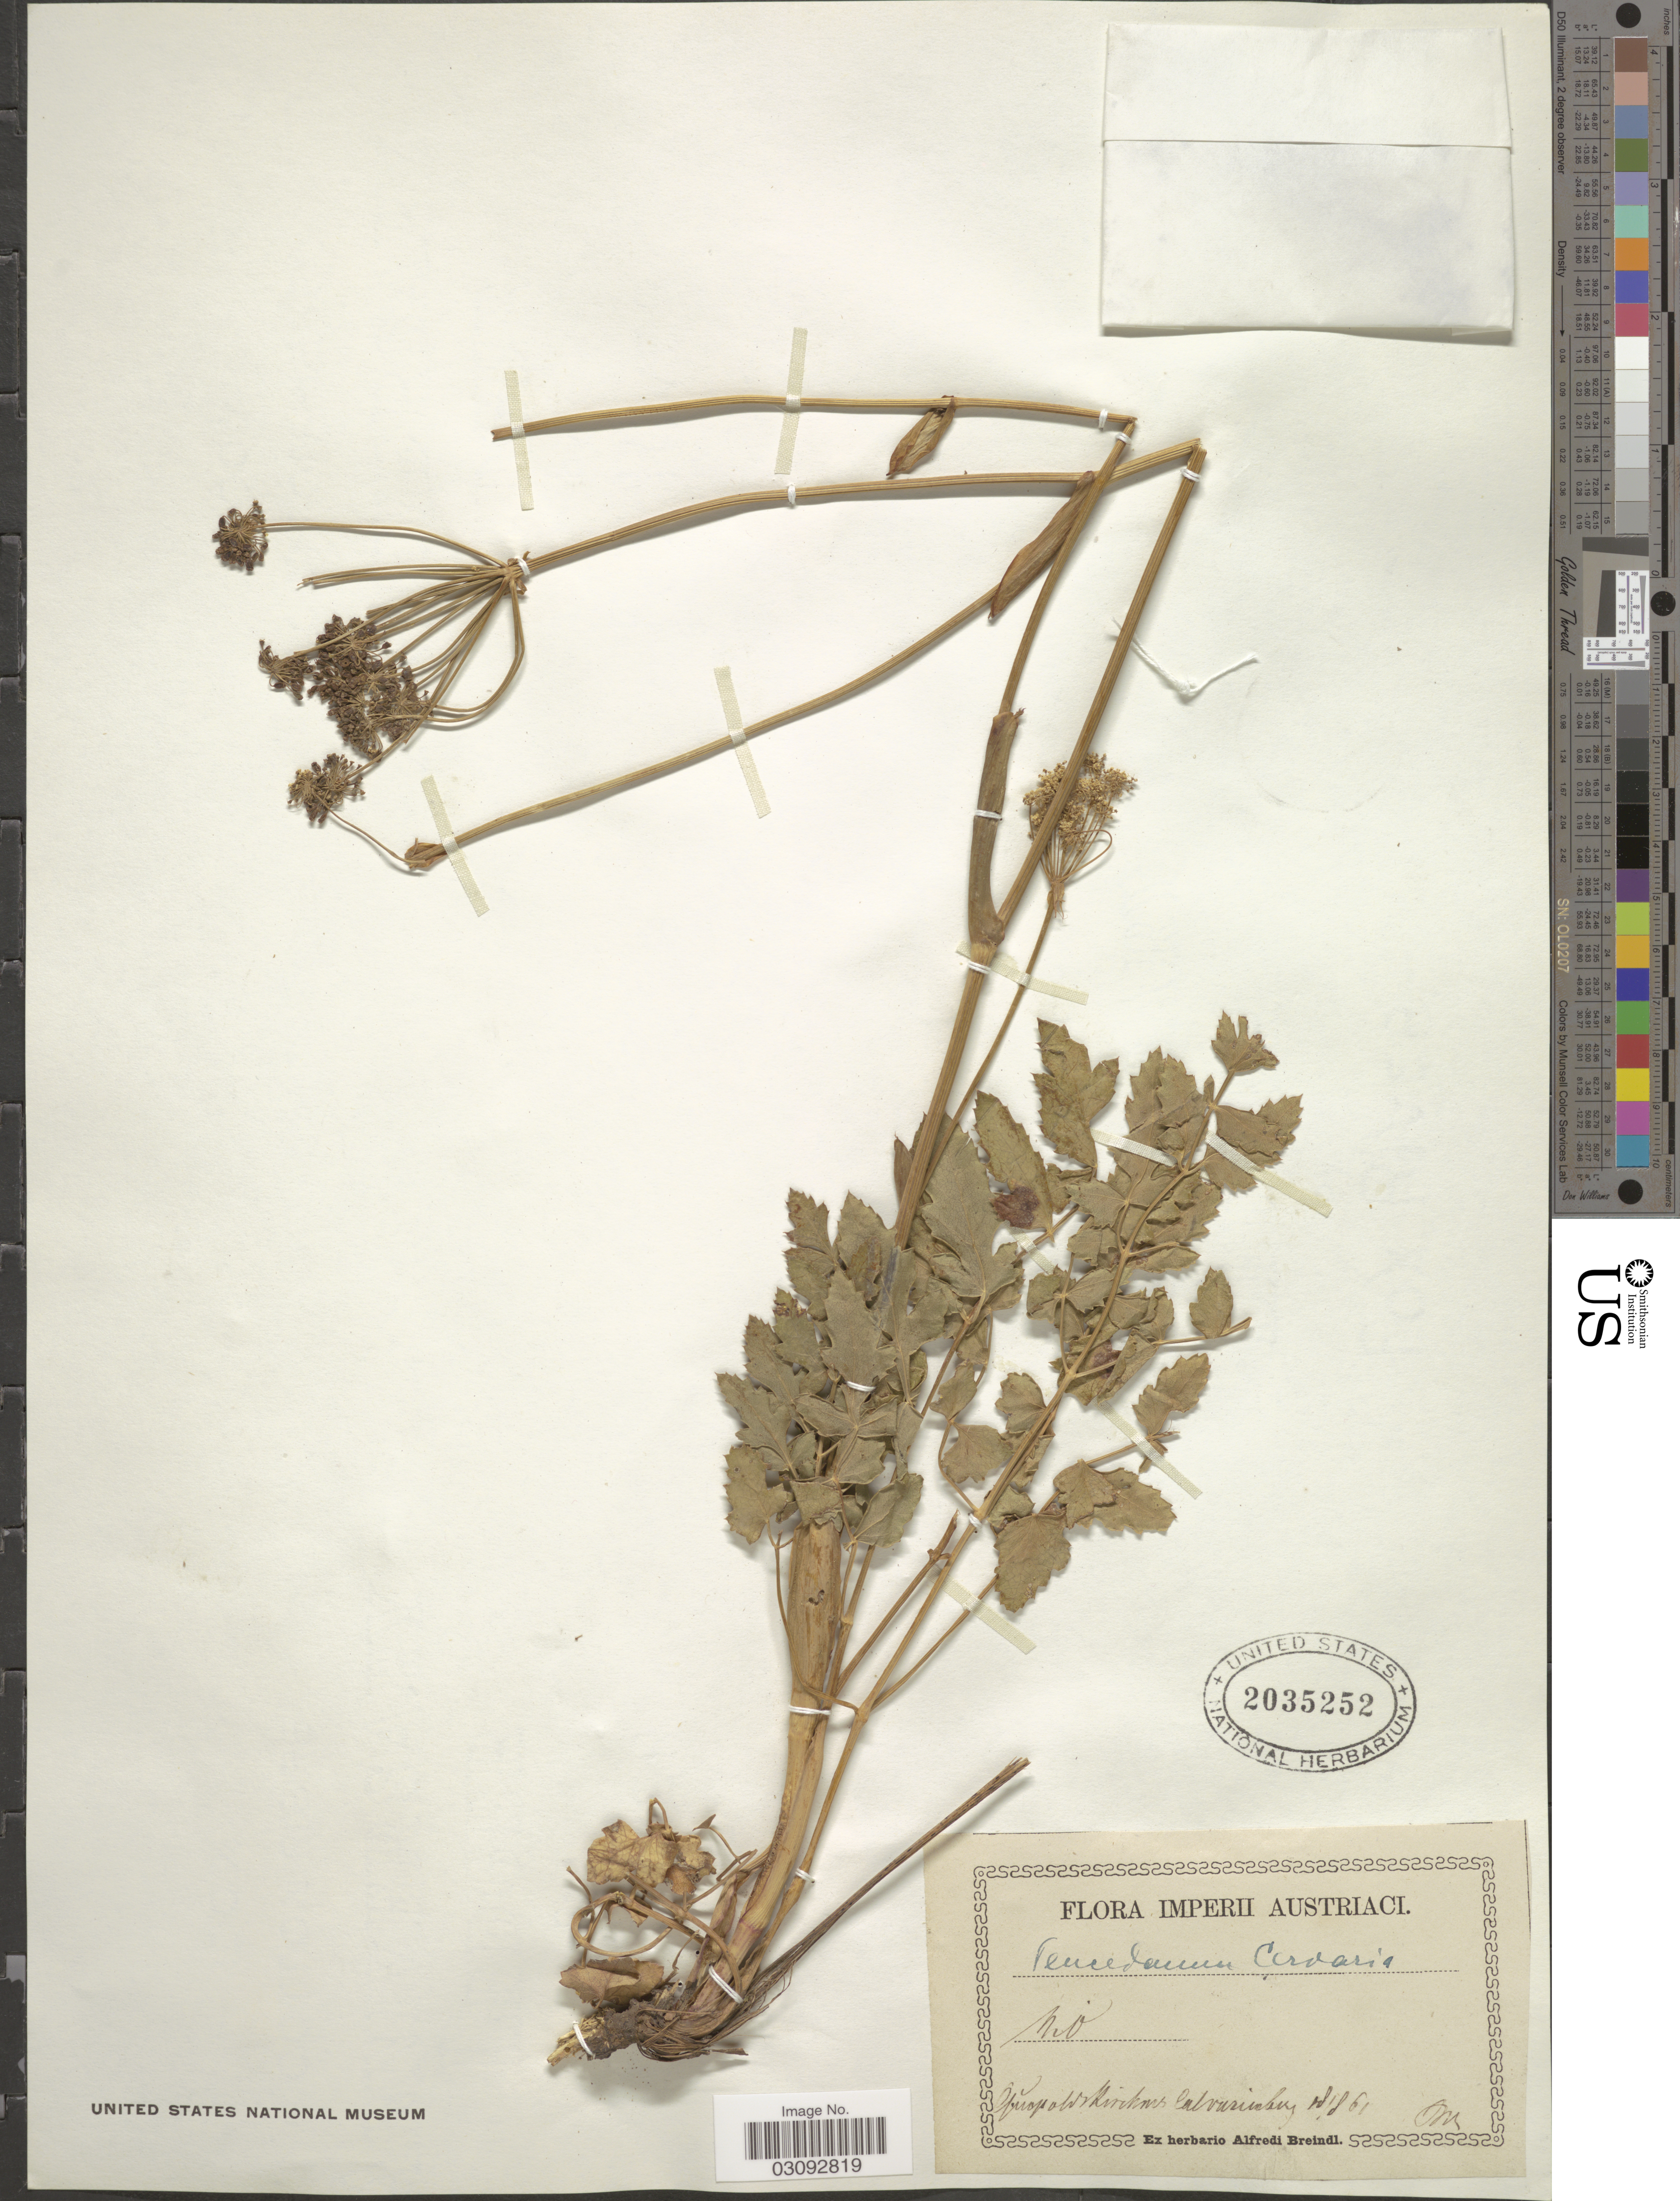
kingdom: Plantae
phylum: Tracheophyta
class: Magnoliopsida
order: Apiales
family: Apiaceae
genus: Peucedanum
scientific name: Peucedanum cervaria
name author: (L.) Cusson ex Lapeyr.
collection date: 1861-08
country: Austria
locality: Imperi Austriaci. [Foreign script]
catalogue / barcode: US 2035252